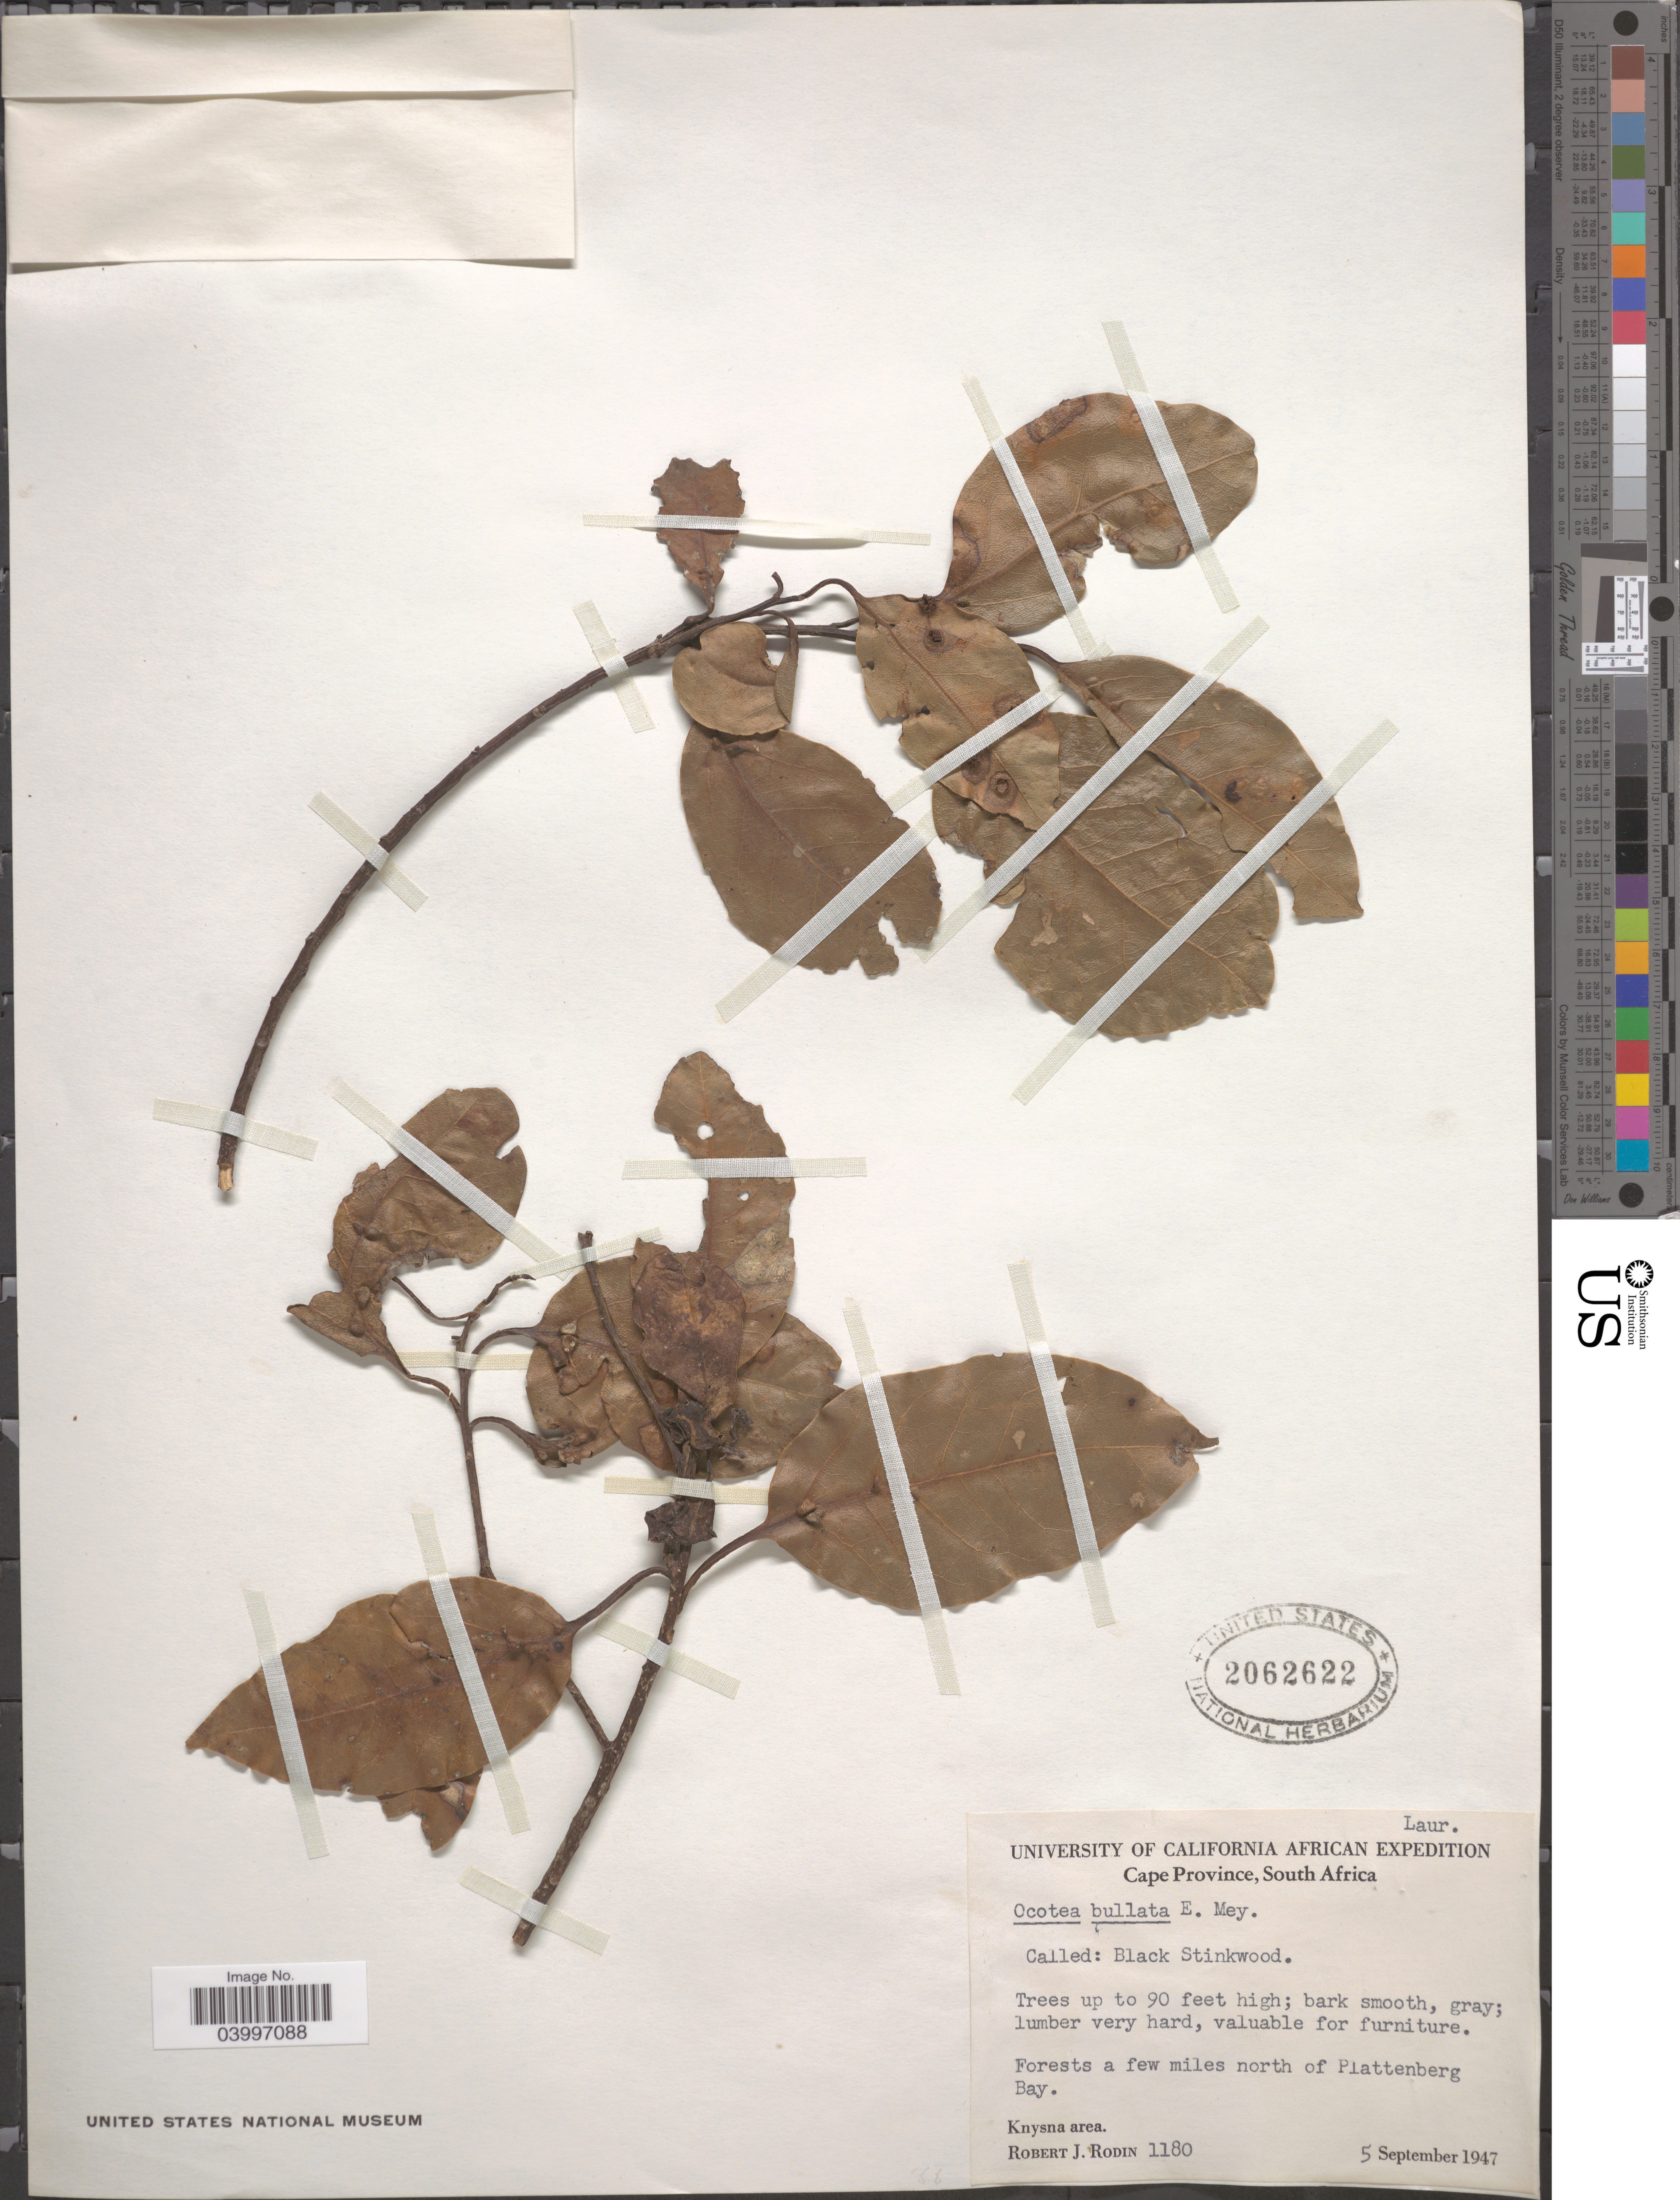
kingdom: Plantae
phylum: Tracheophyta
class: Magnoliopsida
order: Laurales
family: Lauraceae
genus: Ocotea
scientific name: Ocotea bullata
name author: (Burch.) E. Mey. & Drège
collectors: R. J. Rodin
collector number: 1180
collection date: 1947-09-05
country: South Africa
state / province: Western Cape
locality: Forests a few miles north of Plattenberg Bay. Knysna area.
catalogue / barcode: US 2062622